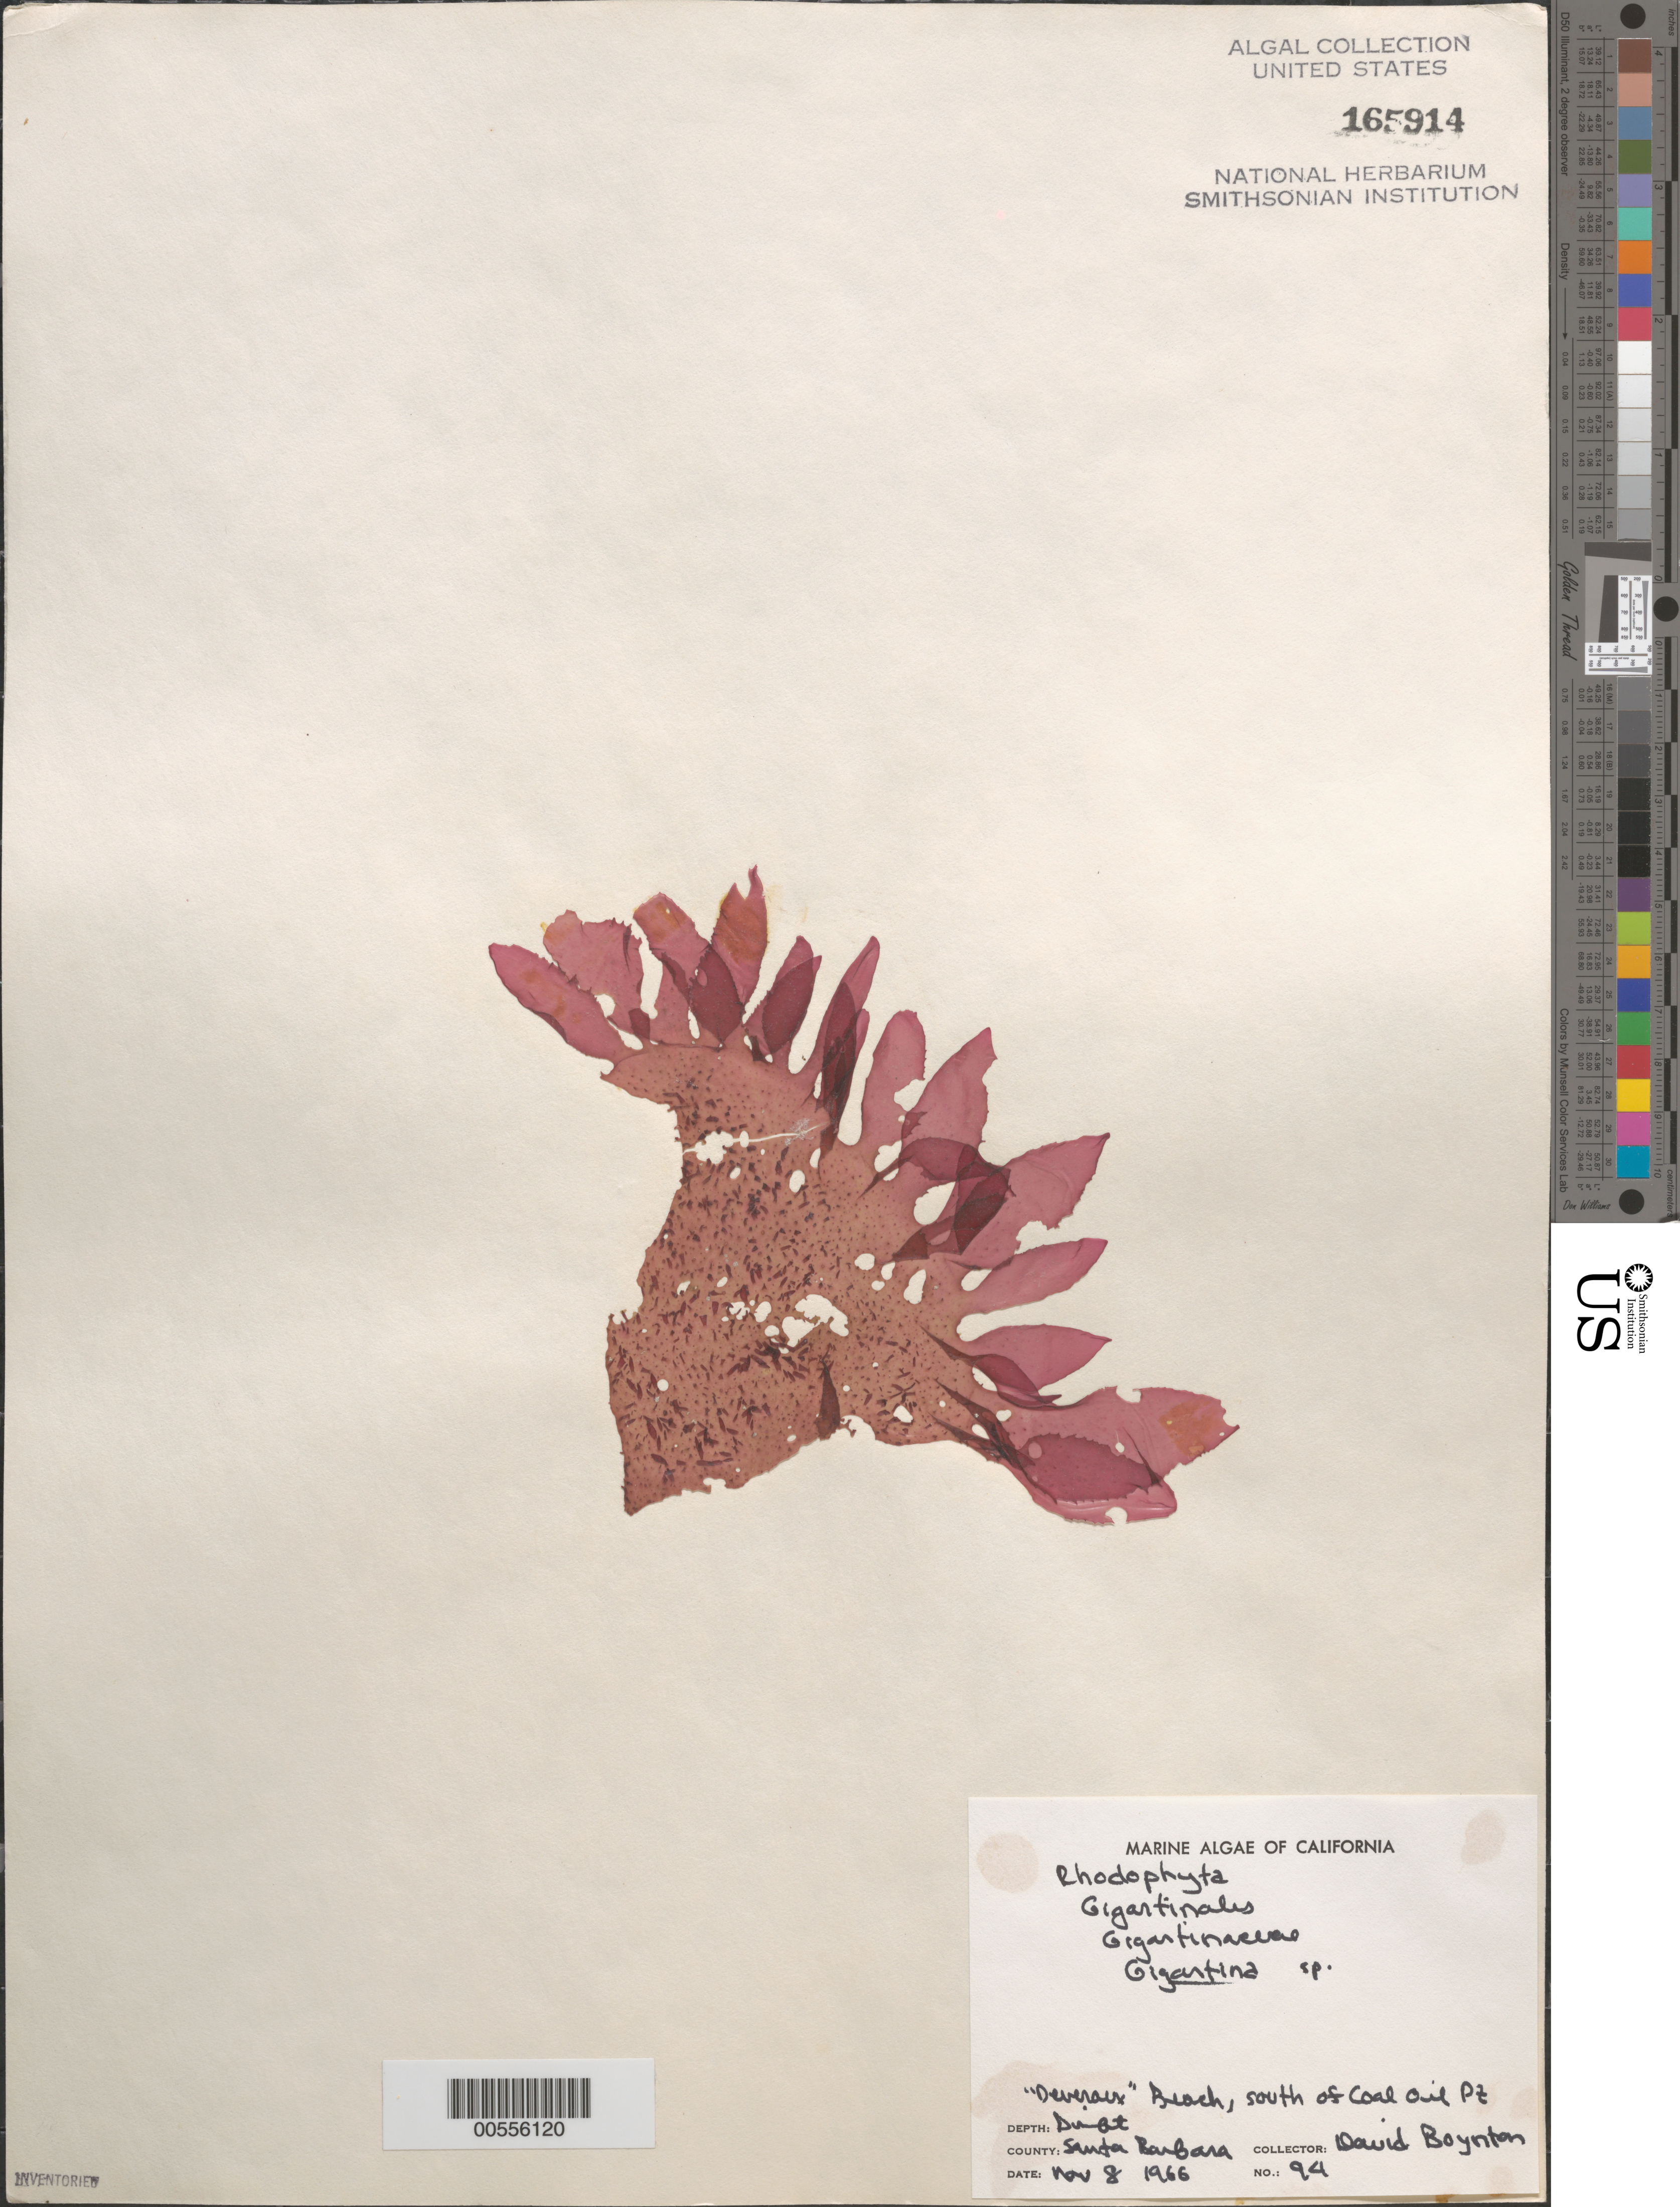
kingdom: Plantae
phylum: Rhodophyta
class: Florideophyceae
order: Gigartinales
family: Gigartinaceae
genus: Gigartina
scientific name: Gigartina sp.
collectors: D. Boynton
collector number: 94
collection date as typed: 08 Nov 1966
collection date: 1966-11-08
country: United States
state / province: California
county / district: Santa Barbara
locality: Deveraux Beach, south of Coal Oil Point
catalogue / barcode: US 165914